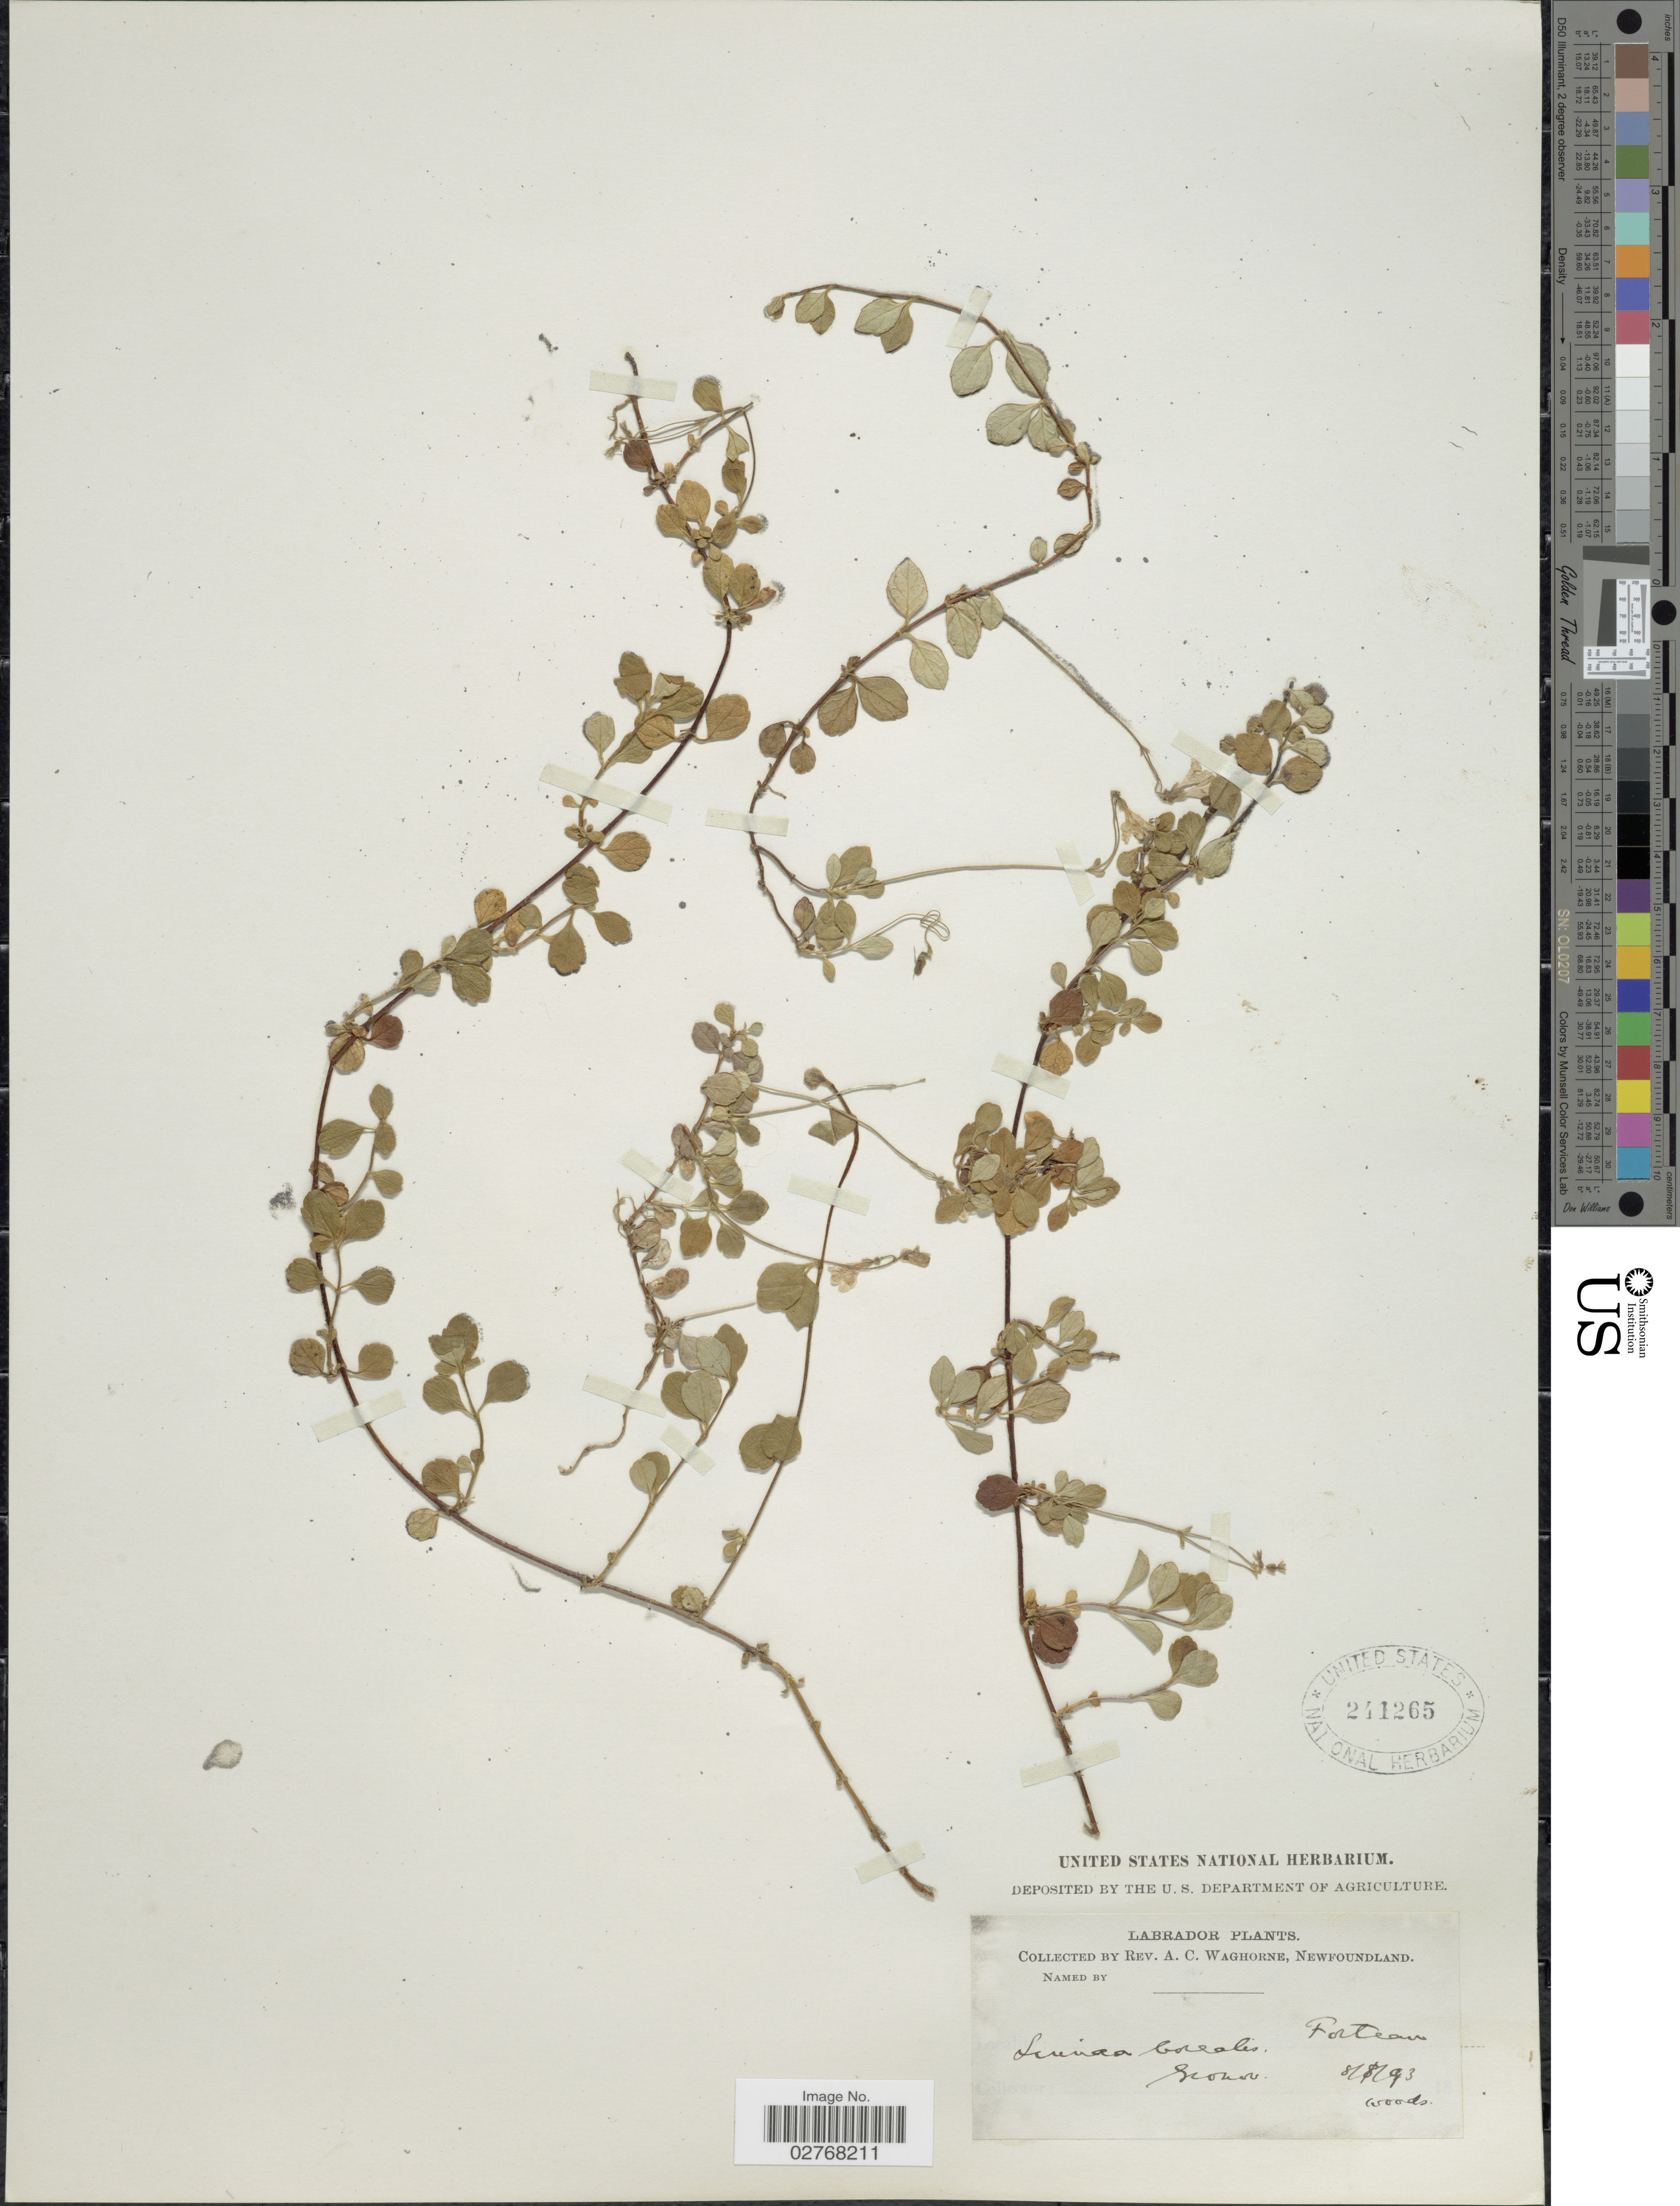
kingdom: Plantae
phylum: Tracheophyta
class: Magnoliopsida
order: Dipsacales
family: Caprifoliaceae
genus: Linnaea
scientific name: Linnaea borealis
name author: L.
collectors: A. Waghorne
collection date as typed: Transcribed d/m/y: 1/8/93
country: Canada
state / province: Newfoundland and Labrador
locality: Labrador. Forteau.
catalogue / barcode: US 241265